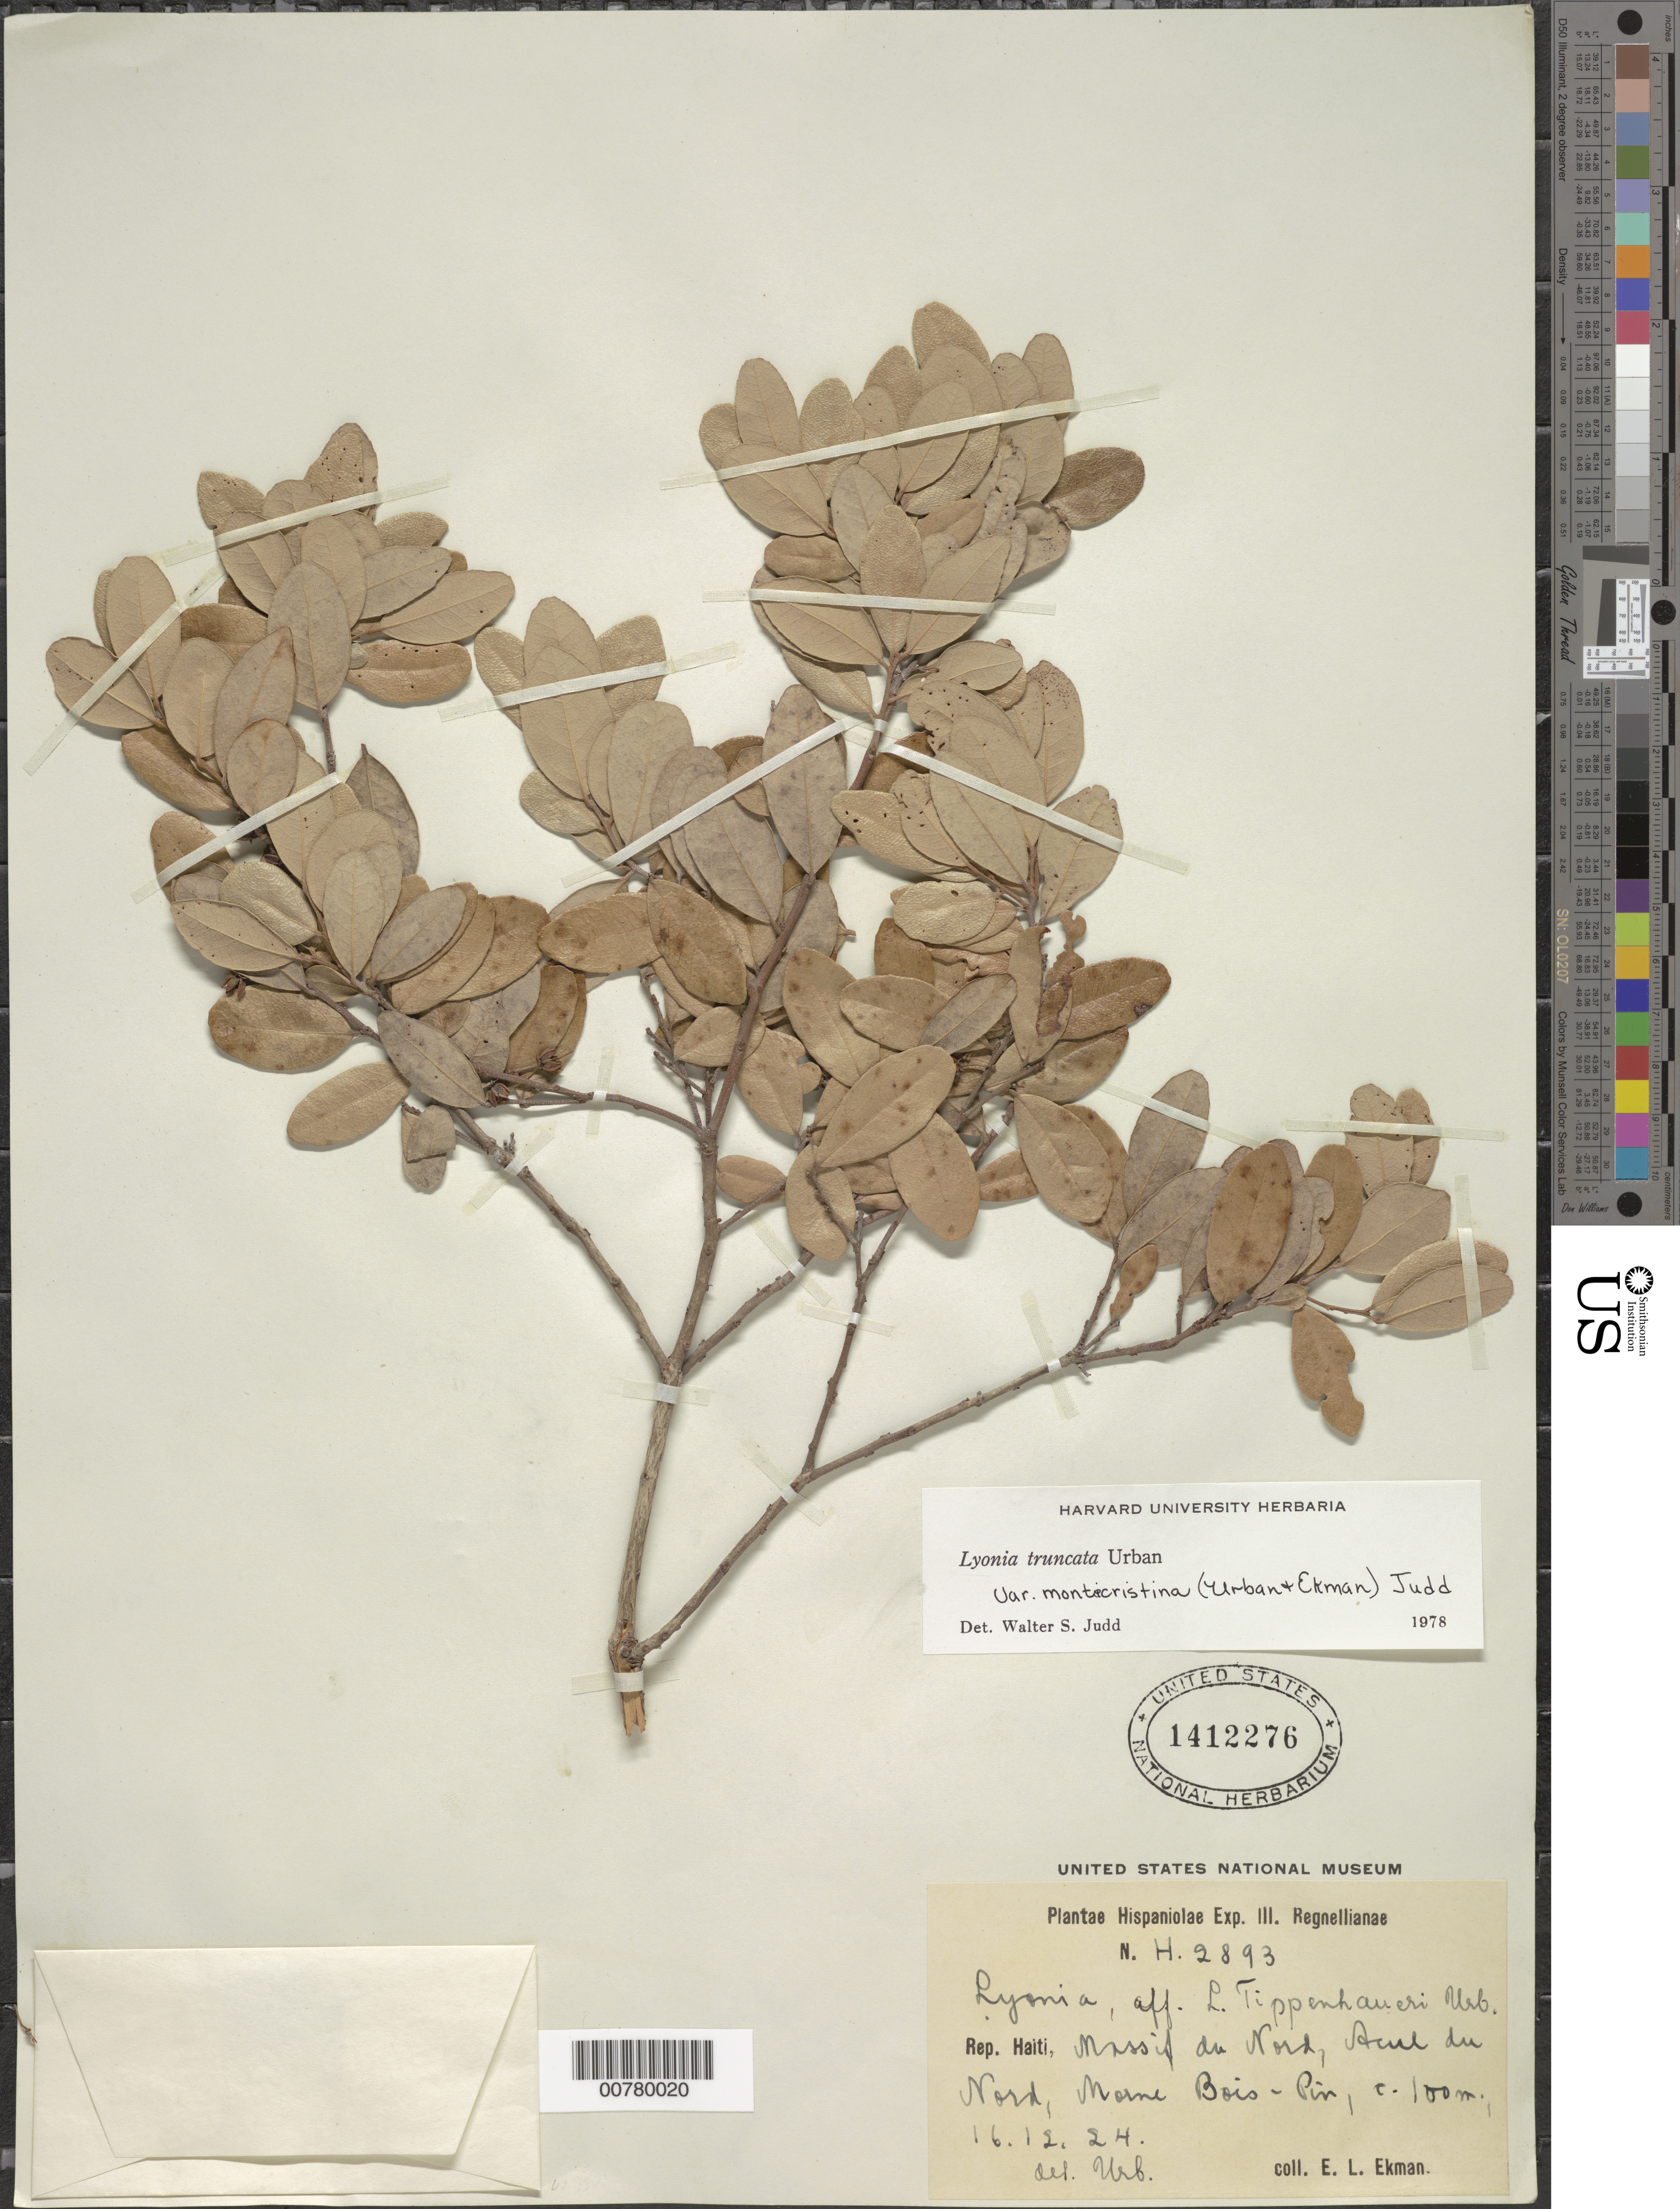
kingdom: Plantae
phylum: Tracheophyta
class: Magnoliopsida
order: Ericales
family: Ericaceae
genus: Lyonia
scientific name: Lyonia truncata var. montecristina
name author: (Urb. & Ekman) Judd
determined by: Judd, Walter S.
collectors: E. L. Ekman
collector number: H 2893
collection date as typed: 16 Dec 1924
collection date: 1924-12-16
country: Haiti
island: Hispaniola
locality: Massif du Nord, Acul du Nord, Morne Bois-Pin.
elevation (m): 1000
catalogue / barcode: US 1412276